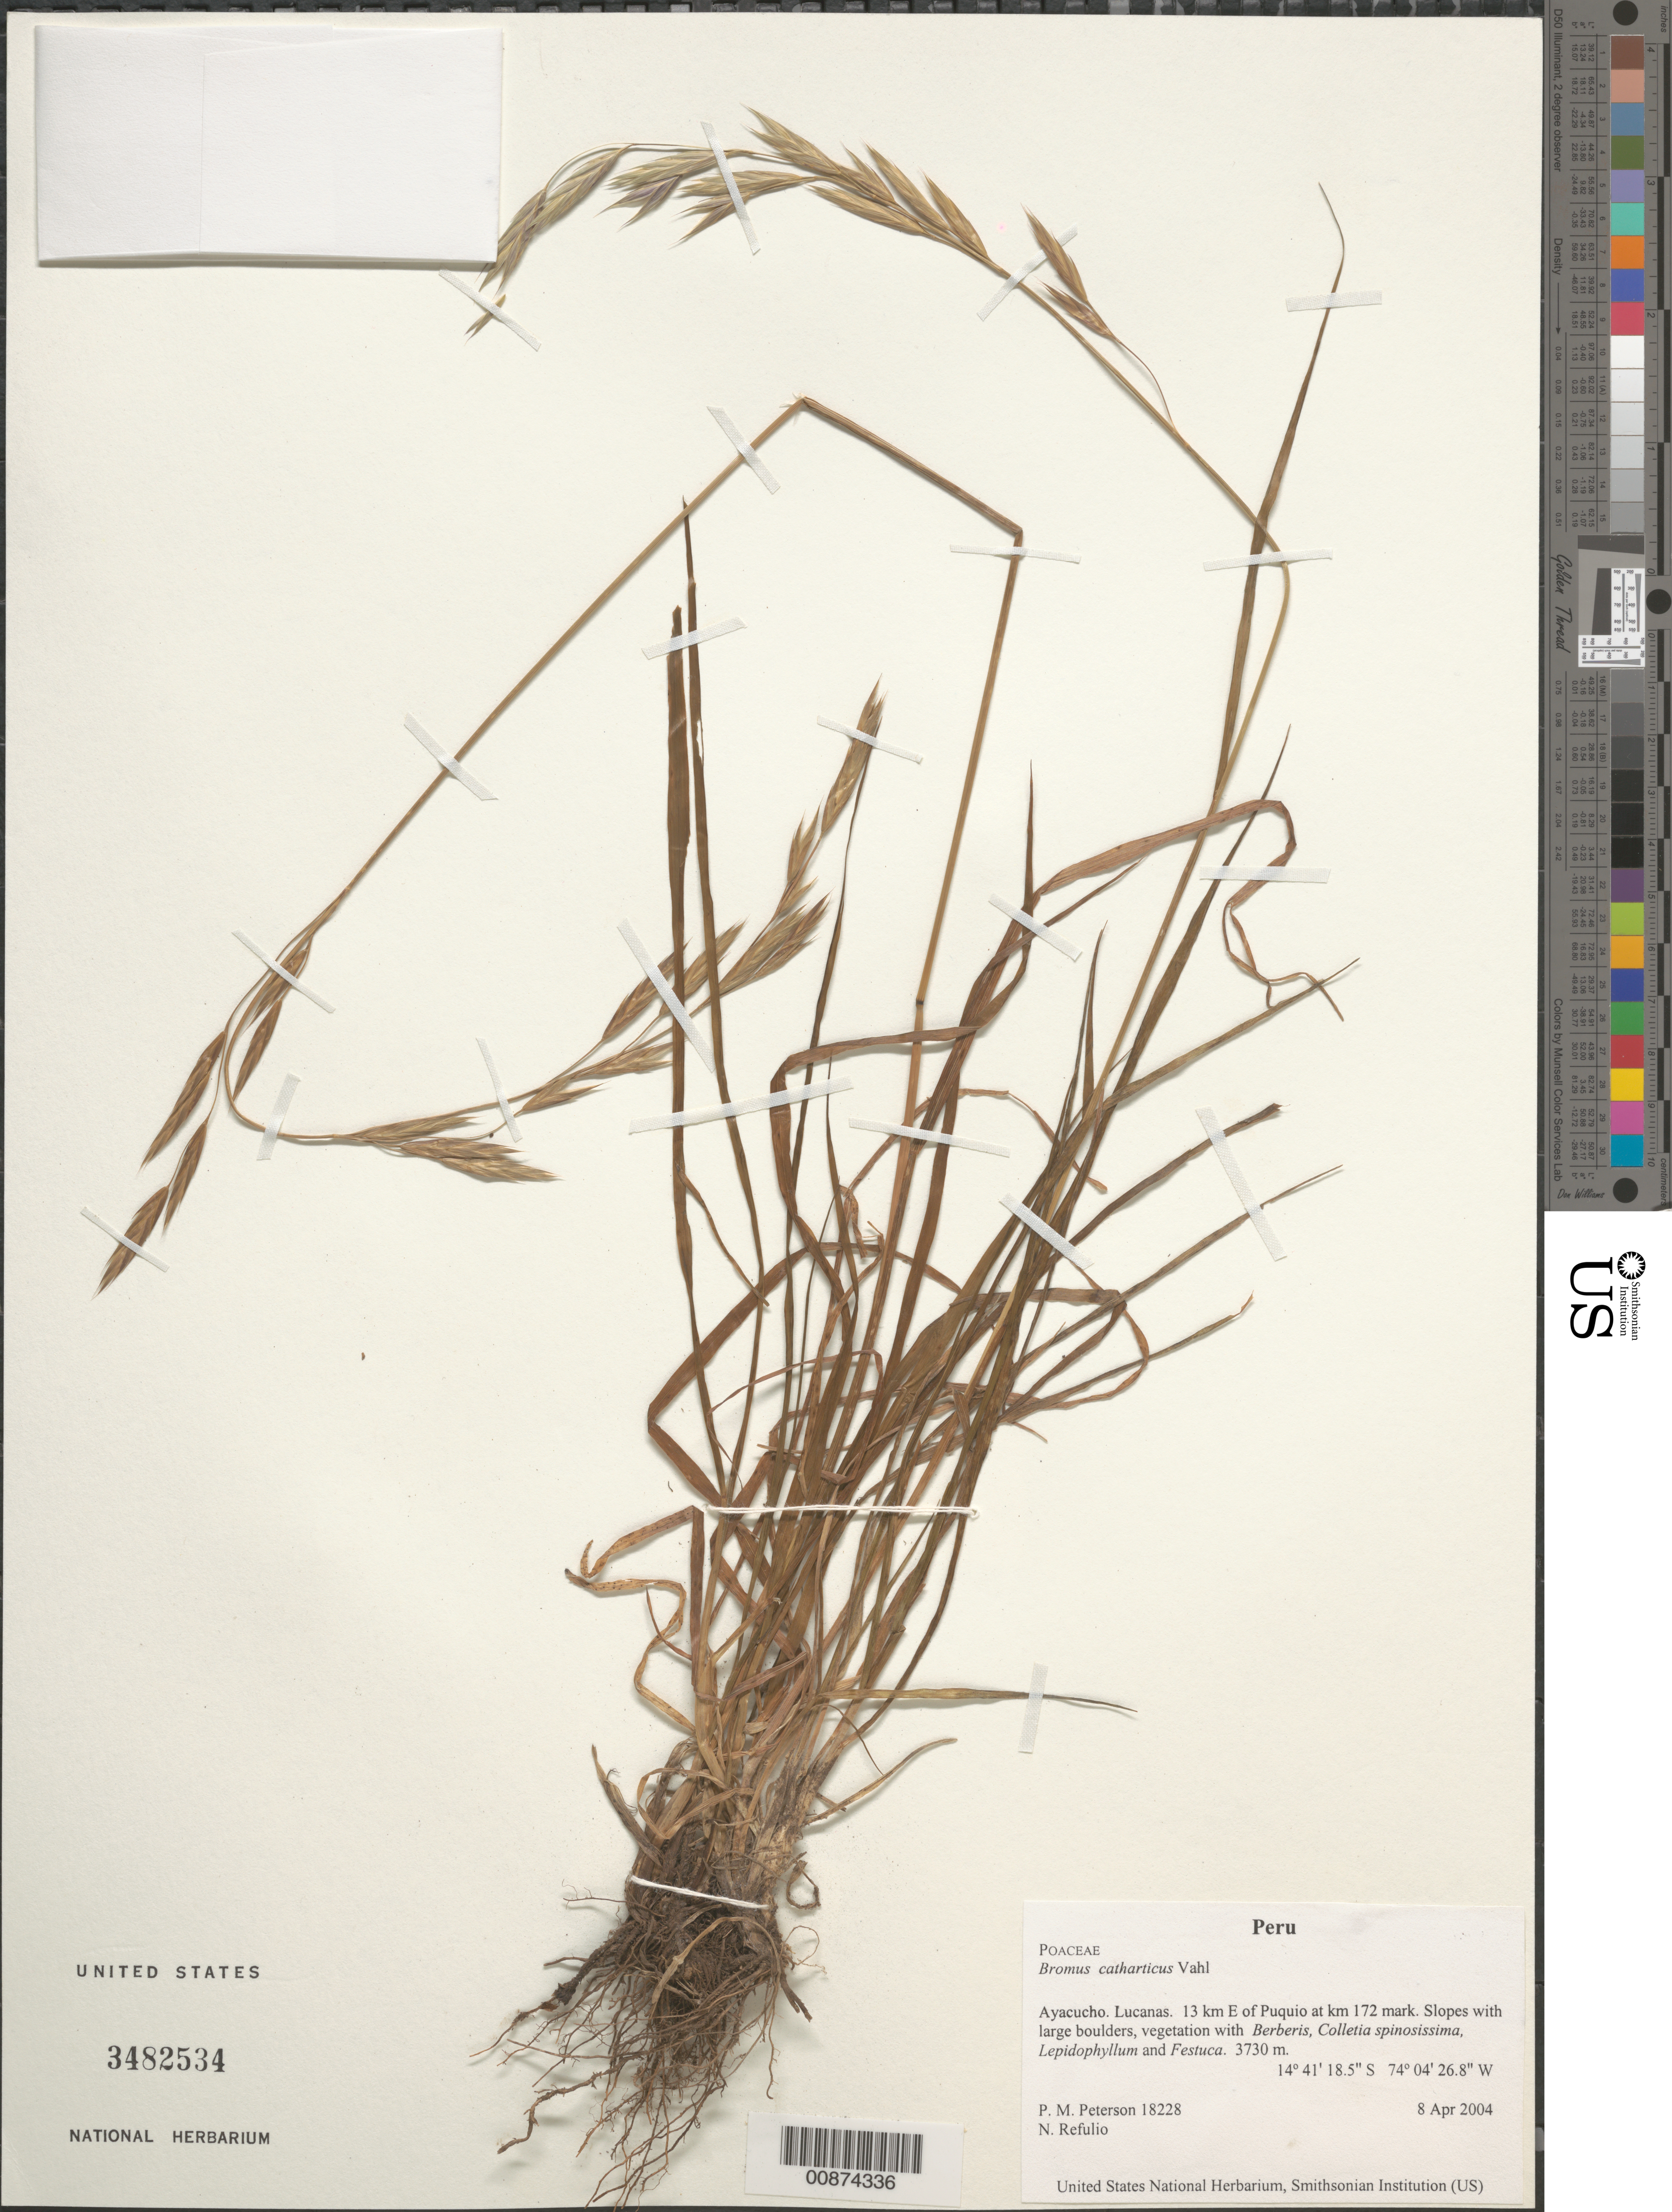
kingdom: Plantae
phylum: Tracheophyta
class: Liliopsida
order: Poales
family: Poaceae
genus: Bromus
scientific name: Bromus catharticus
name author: Vahl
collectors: P. M. Peterson & N. Refulio-Rodríguez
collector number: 18228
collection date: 2004-04-08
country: Peru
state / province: Ayacucho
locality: Lucanas. 13 km E of Puquio at km 172 mark.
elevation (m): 3730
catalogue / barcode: US 3482534